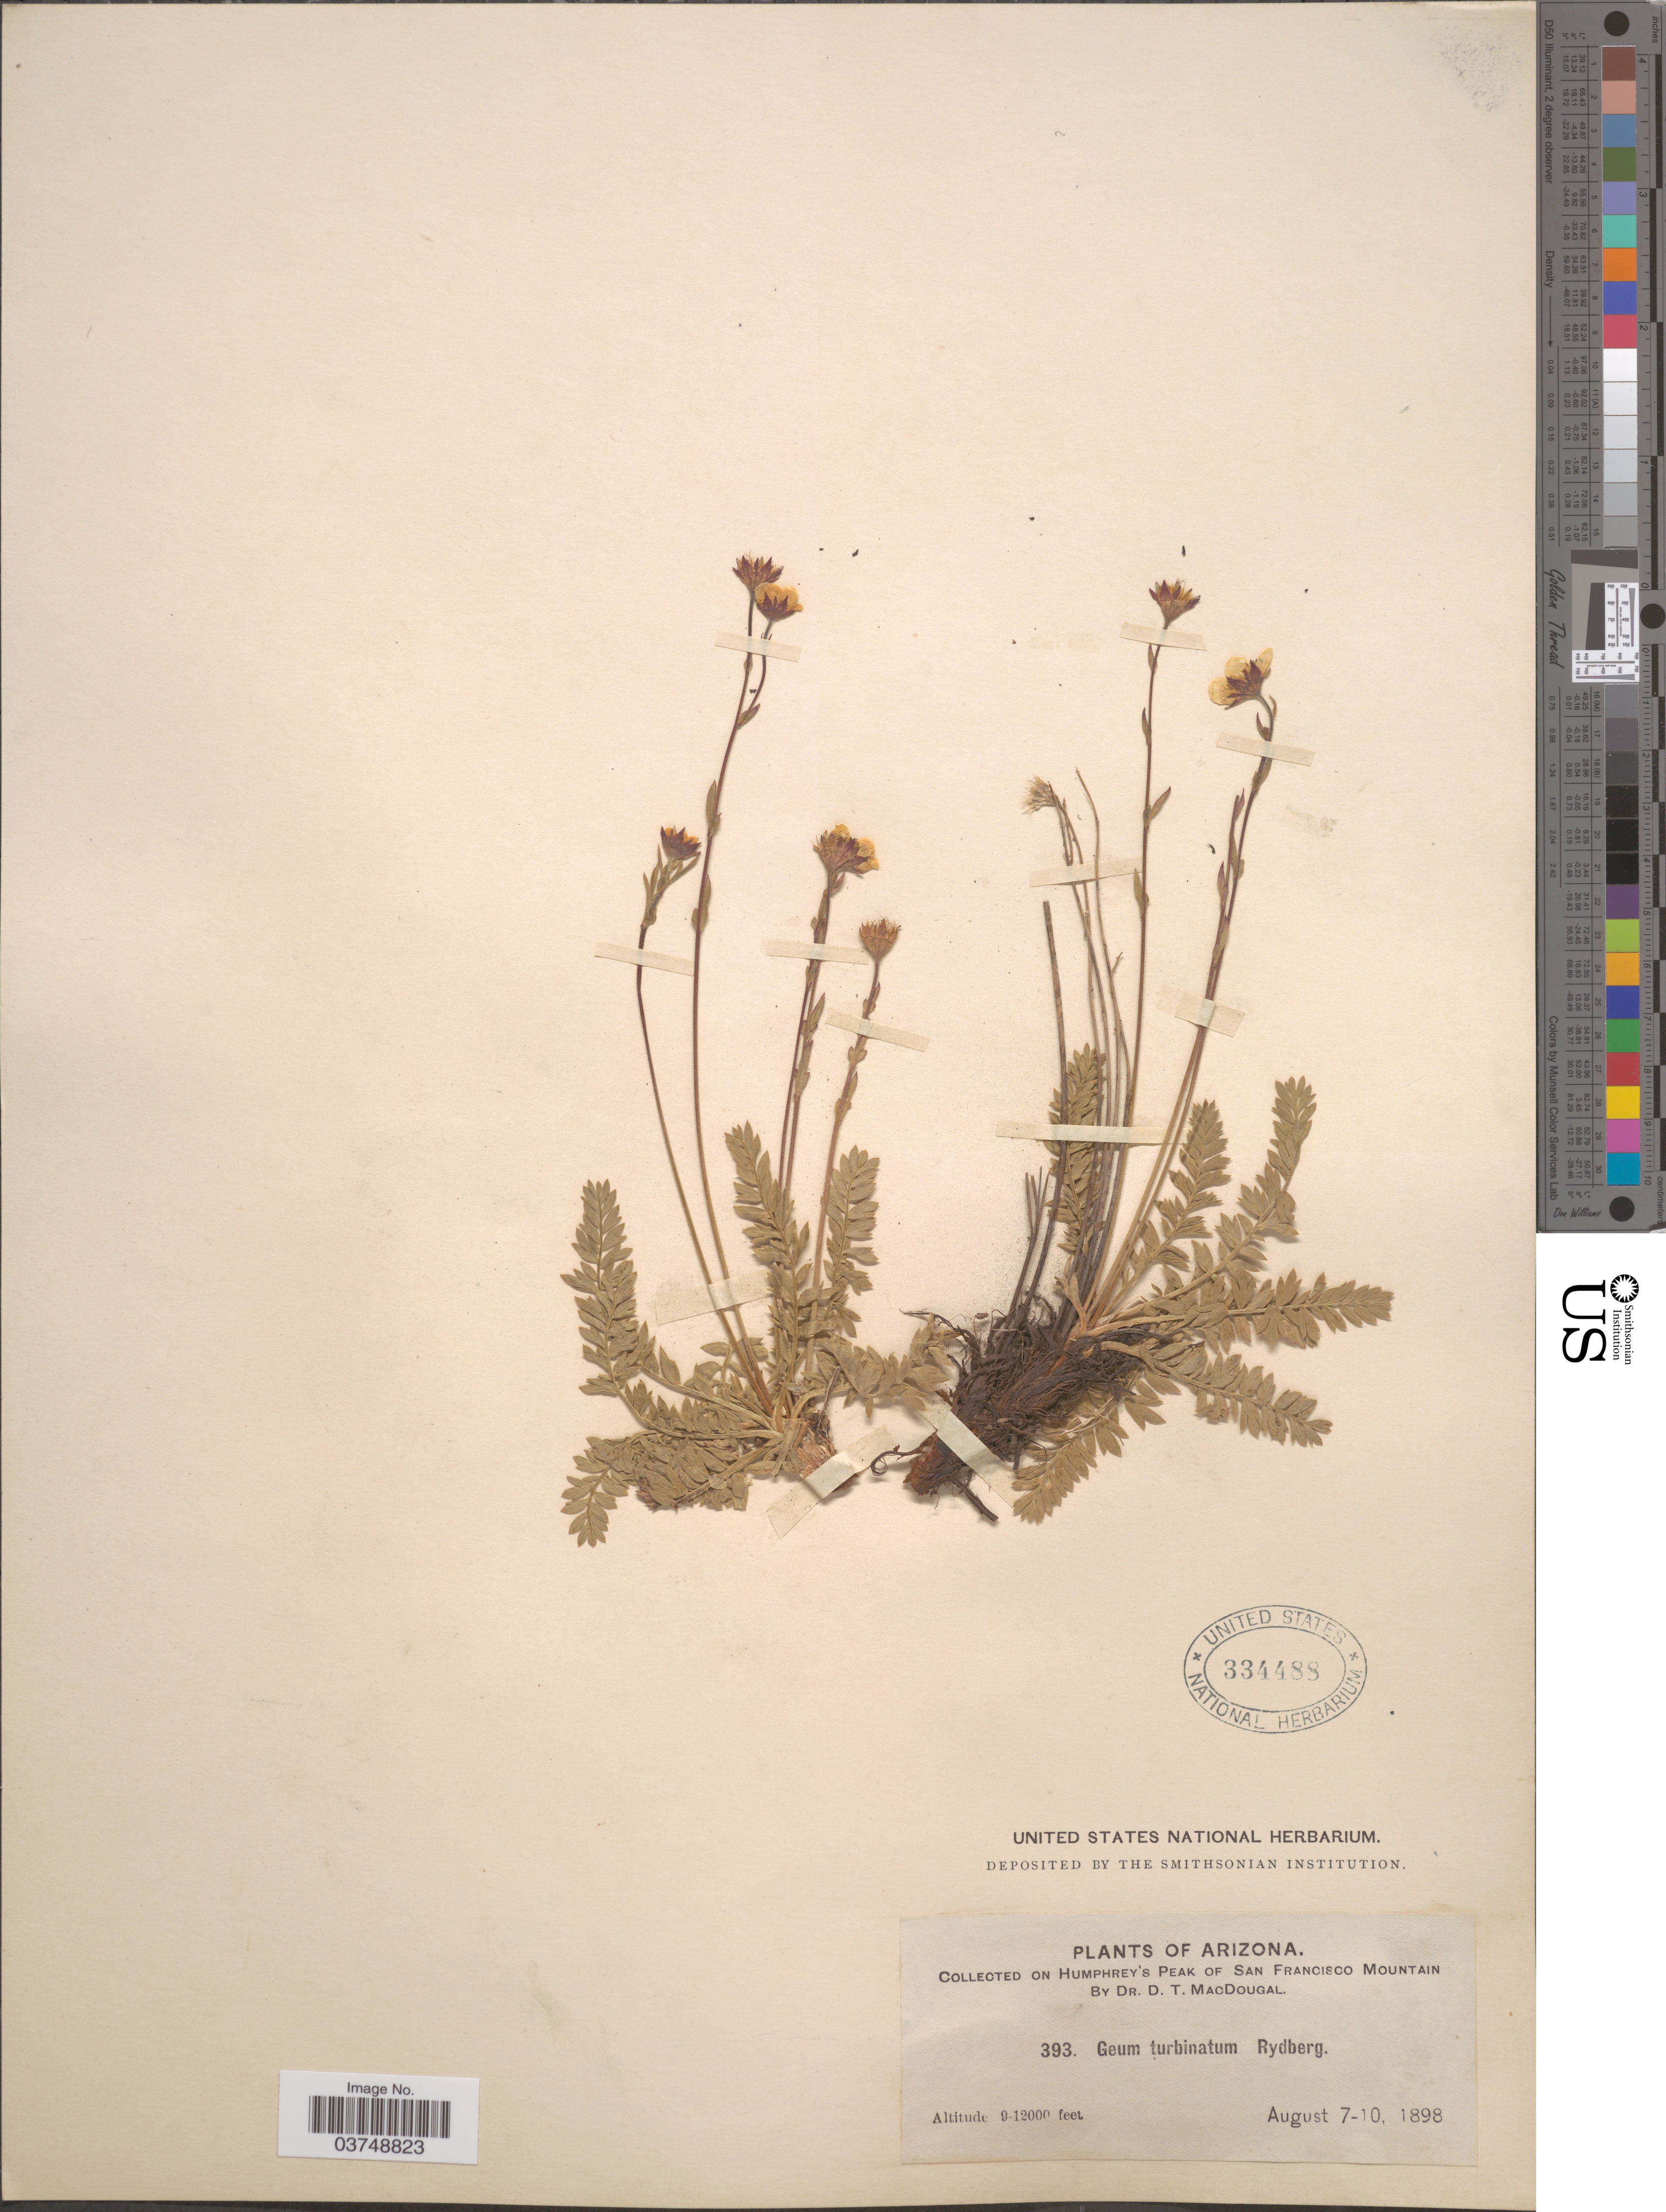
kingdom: Plantae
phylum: Tracheophyta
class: Magnoliopsida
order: Rosales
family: Rosaceae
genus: Geum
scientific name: Geum rossii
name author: (R. Br.) Ser.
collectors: D. T. MacDougal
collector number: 393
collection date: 1898-08-07/1898-08-10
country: United States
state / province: Arizona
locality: Humphrey's Peak of San Francisco Mountain.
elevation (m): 2743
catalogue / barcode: US 334488